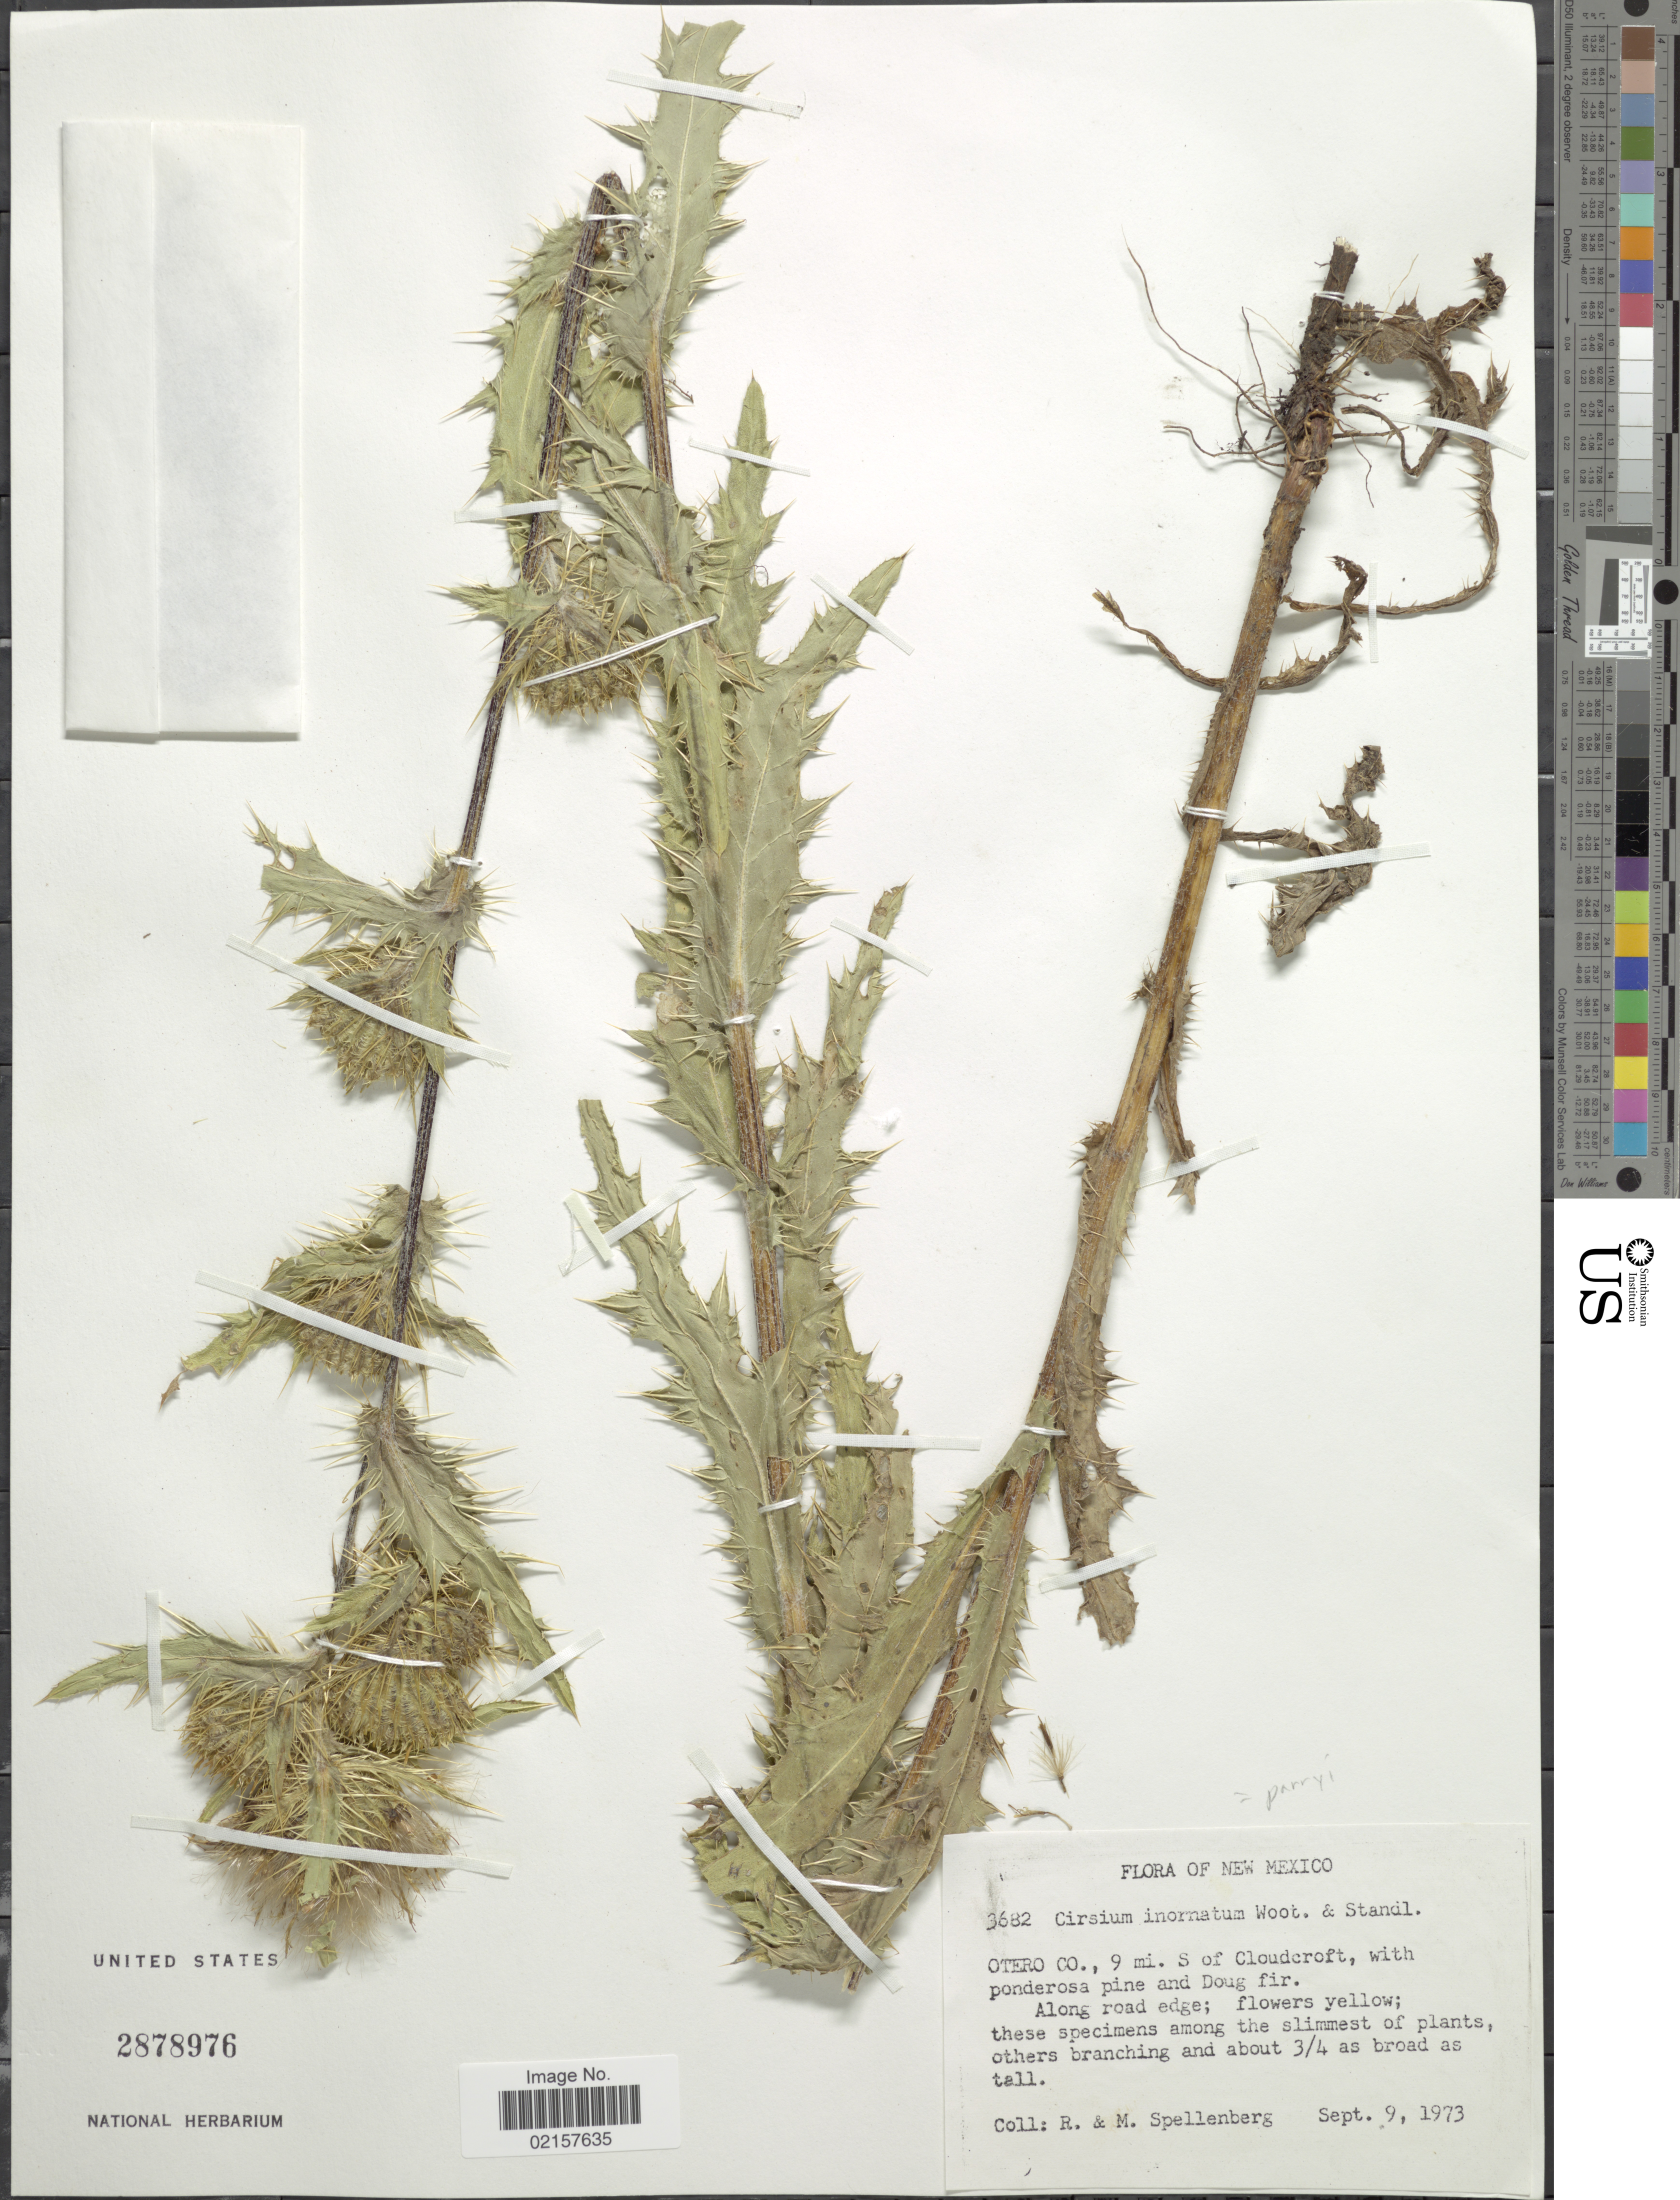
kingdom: Plantae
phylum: Tracheophyta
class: Magnoliopsida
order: Asterales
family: Asteraceae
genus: Cirsium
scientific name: Cirsium parryi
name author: (A. Gray) Petr.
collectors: R. Spellenberg & Spellenberg, M.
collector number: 3682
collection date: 1973-09-09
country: United States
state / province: New Mexico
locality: Otero Co., 9 mi. S. of Cloudcroft, with ponderosa pine and Doug fir., along road edge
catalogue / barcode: US 2878976